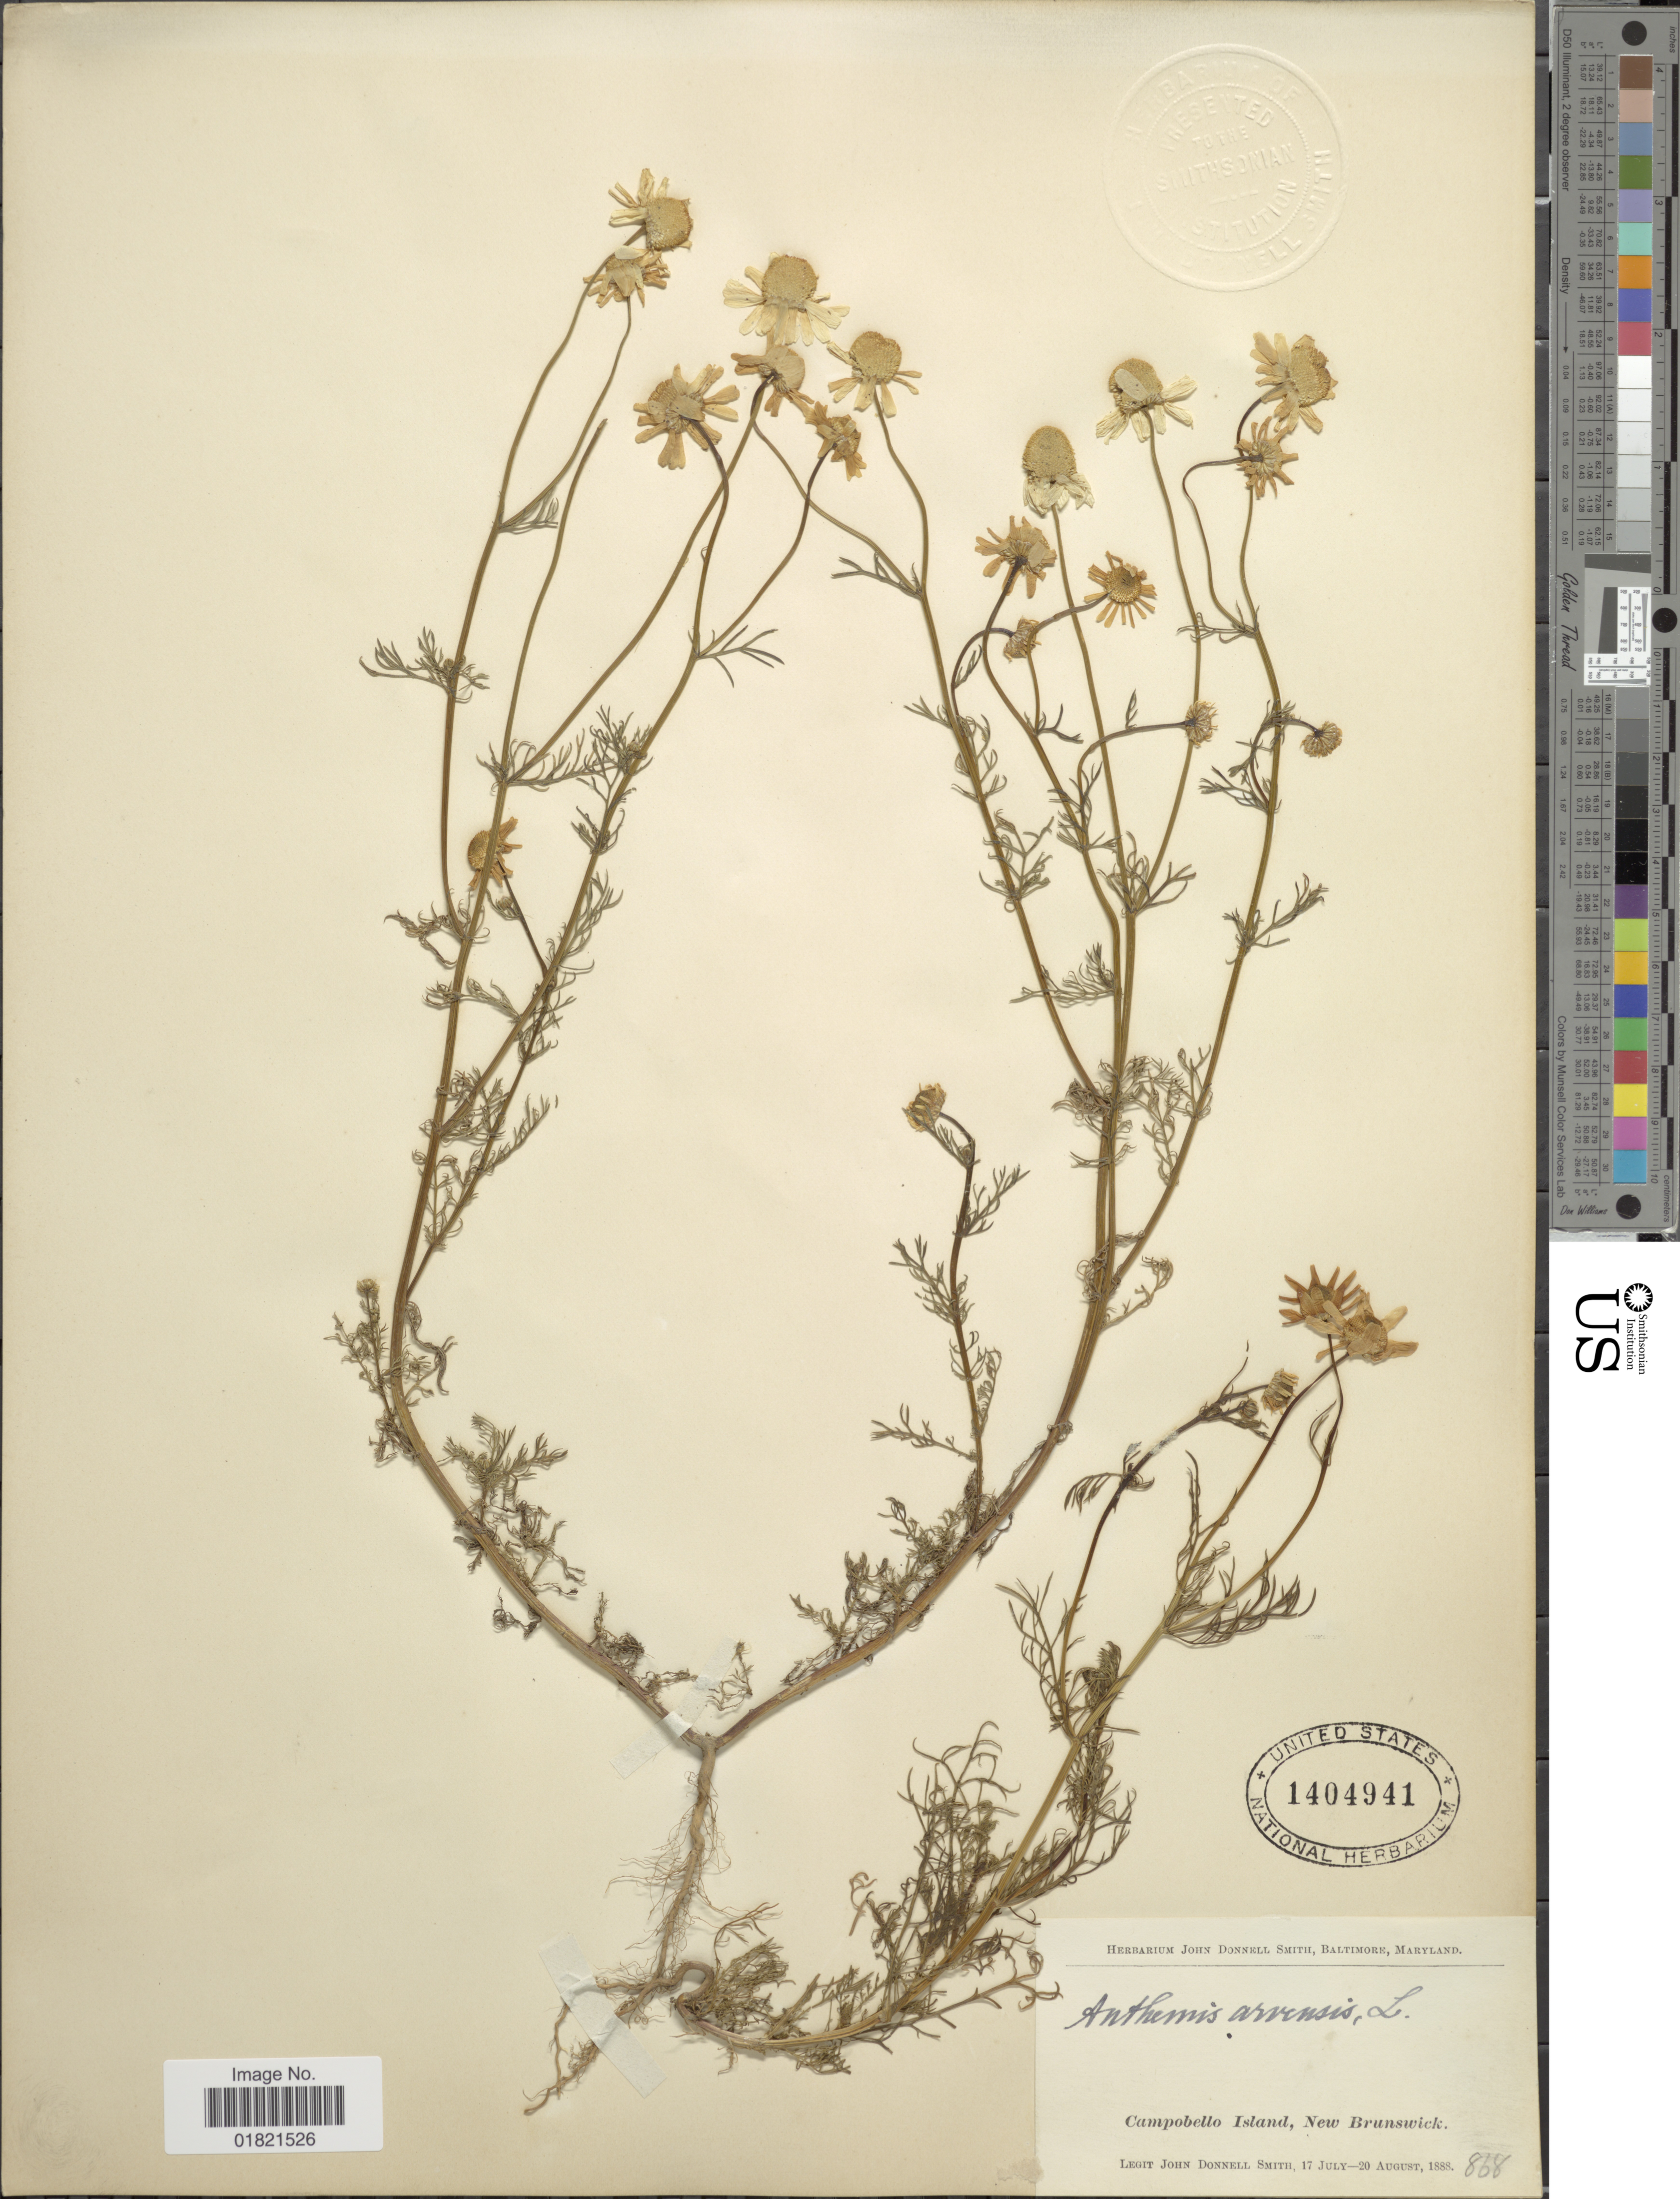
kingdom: Plantae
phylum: Tracheophyta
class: Magnoliopsida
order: Asterales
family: Asteraceae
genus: Anthemis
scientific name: Anthemis arvensis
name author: L.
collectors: J. Donnell Smith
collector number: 868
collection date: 1888-07-17/1888-08-20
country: Canada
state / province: New Brunswick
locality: Campobello Island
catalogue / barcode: US 1404941